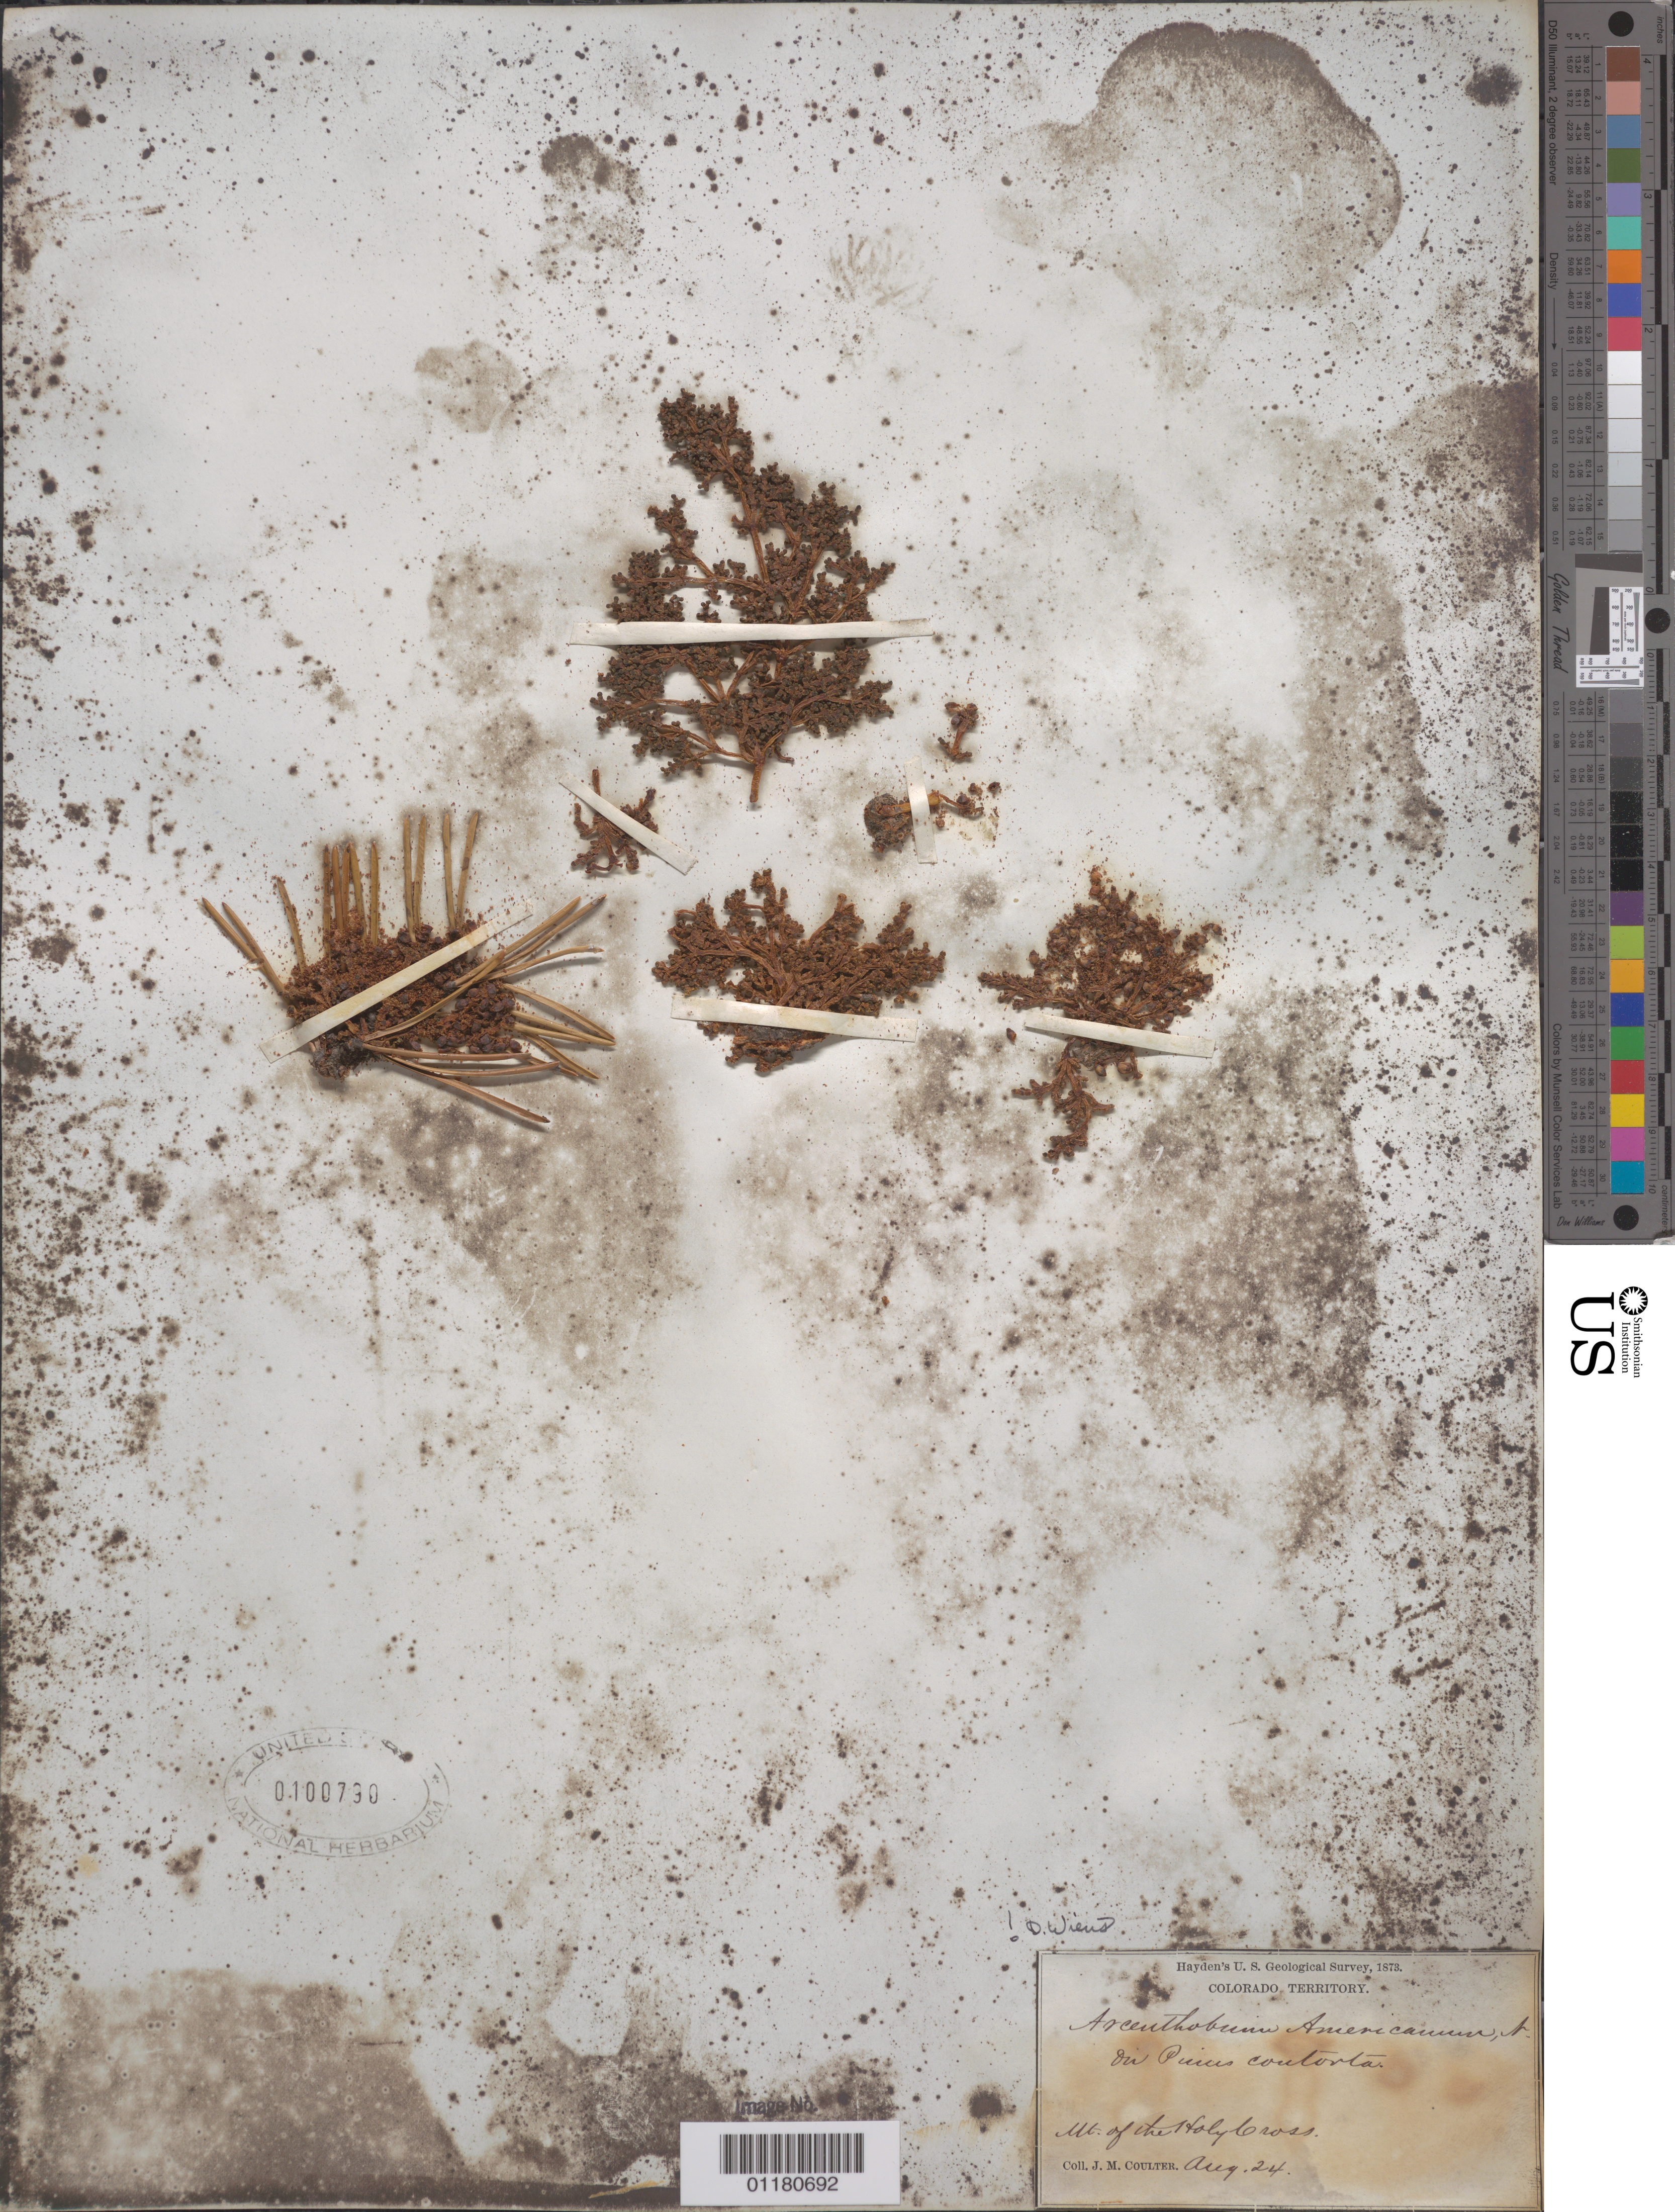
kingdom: Plantae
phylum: Tracheophyta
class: Magnoliopsida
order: Santalales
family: Viscaceae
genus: Arceuthobium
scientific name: Arceuthobium americanum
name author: Nutt. ex A. Gray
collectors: J. M. Coulter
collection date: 1873-08-24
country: United States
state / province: Colorado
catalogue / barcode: US 100790